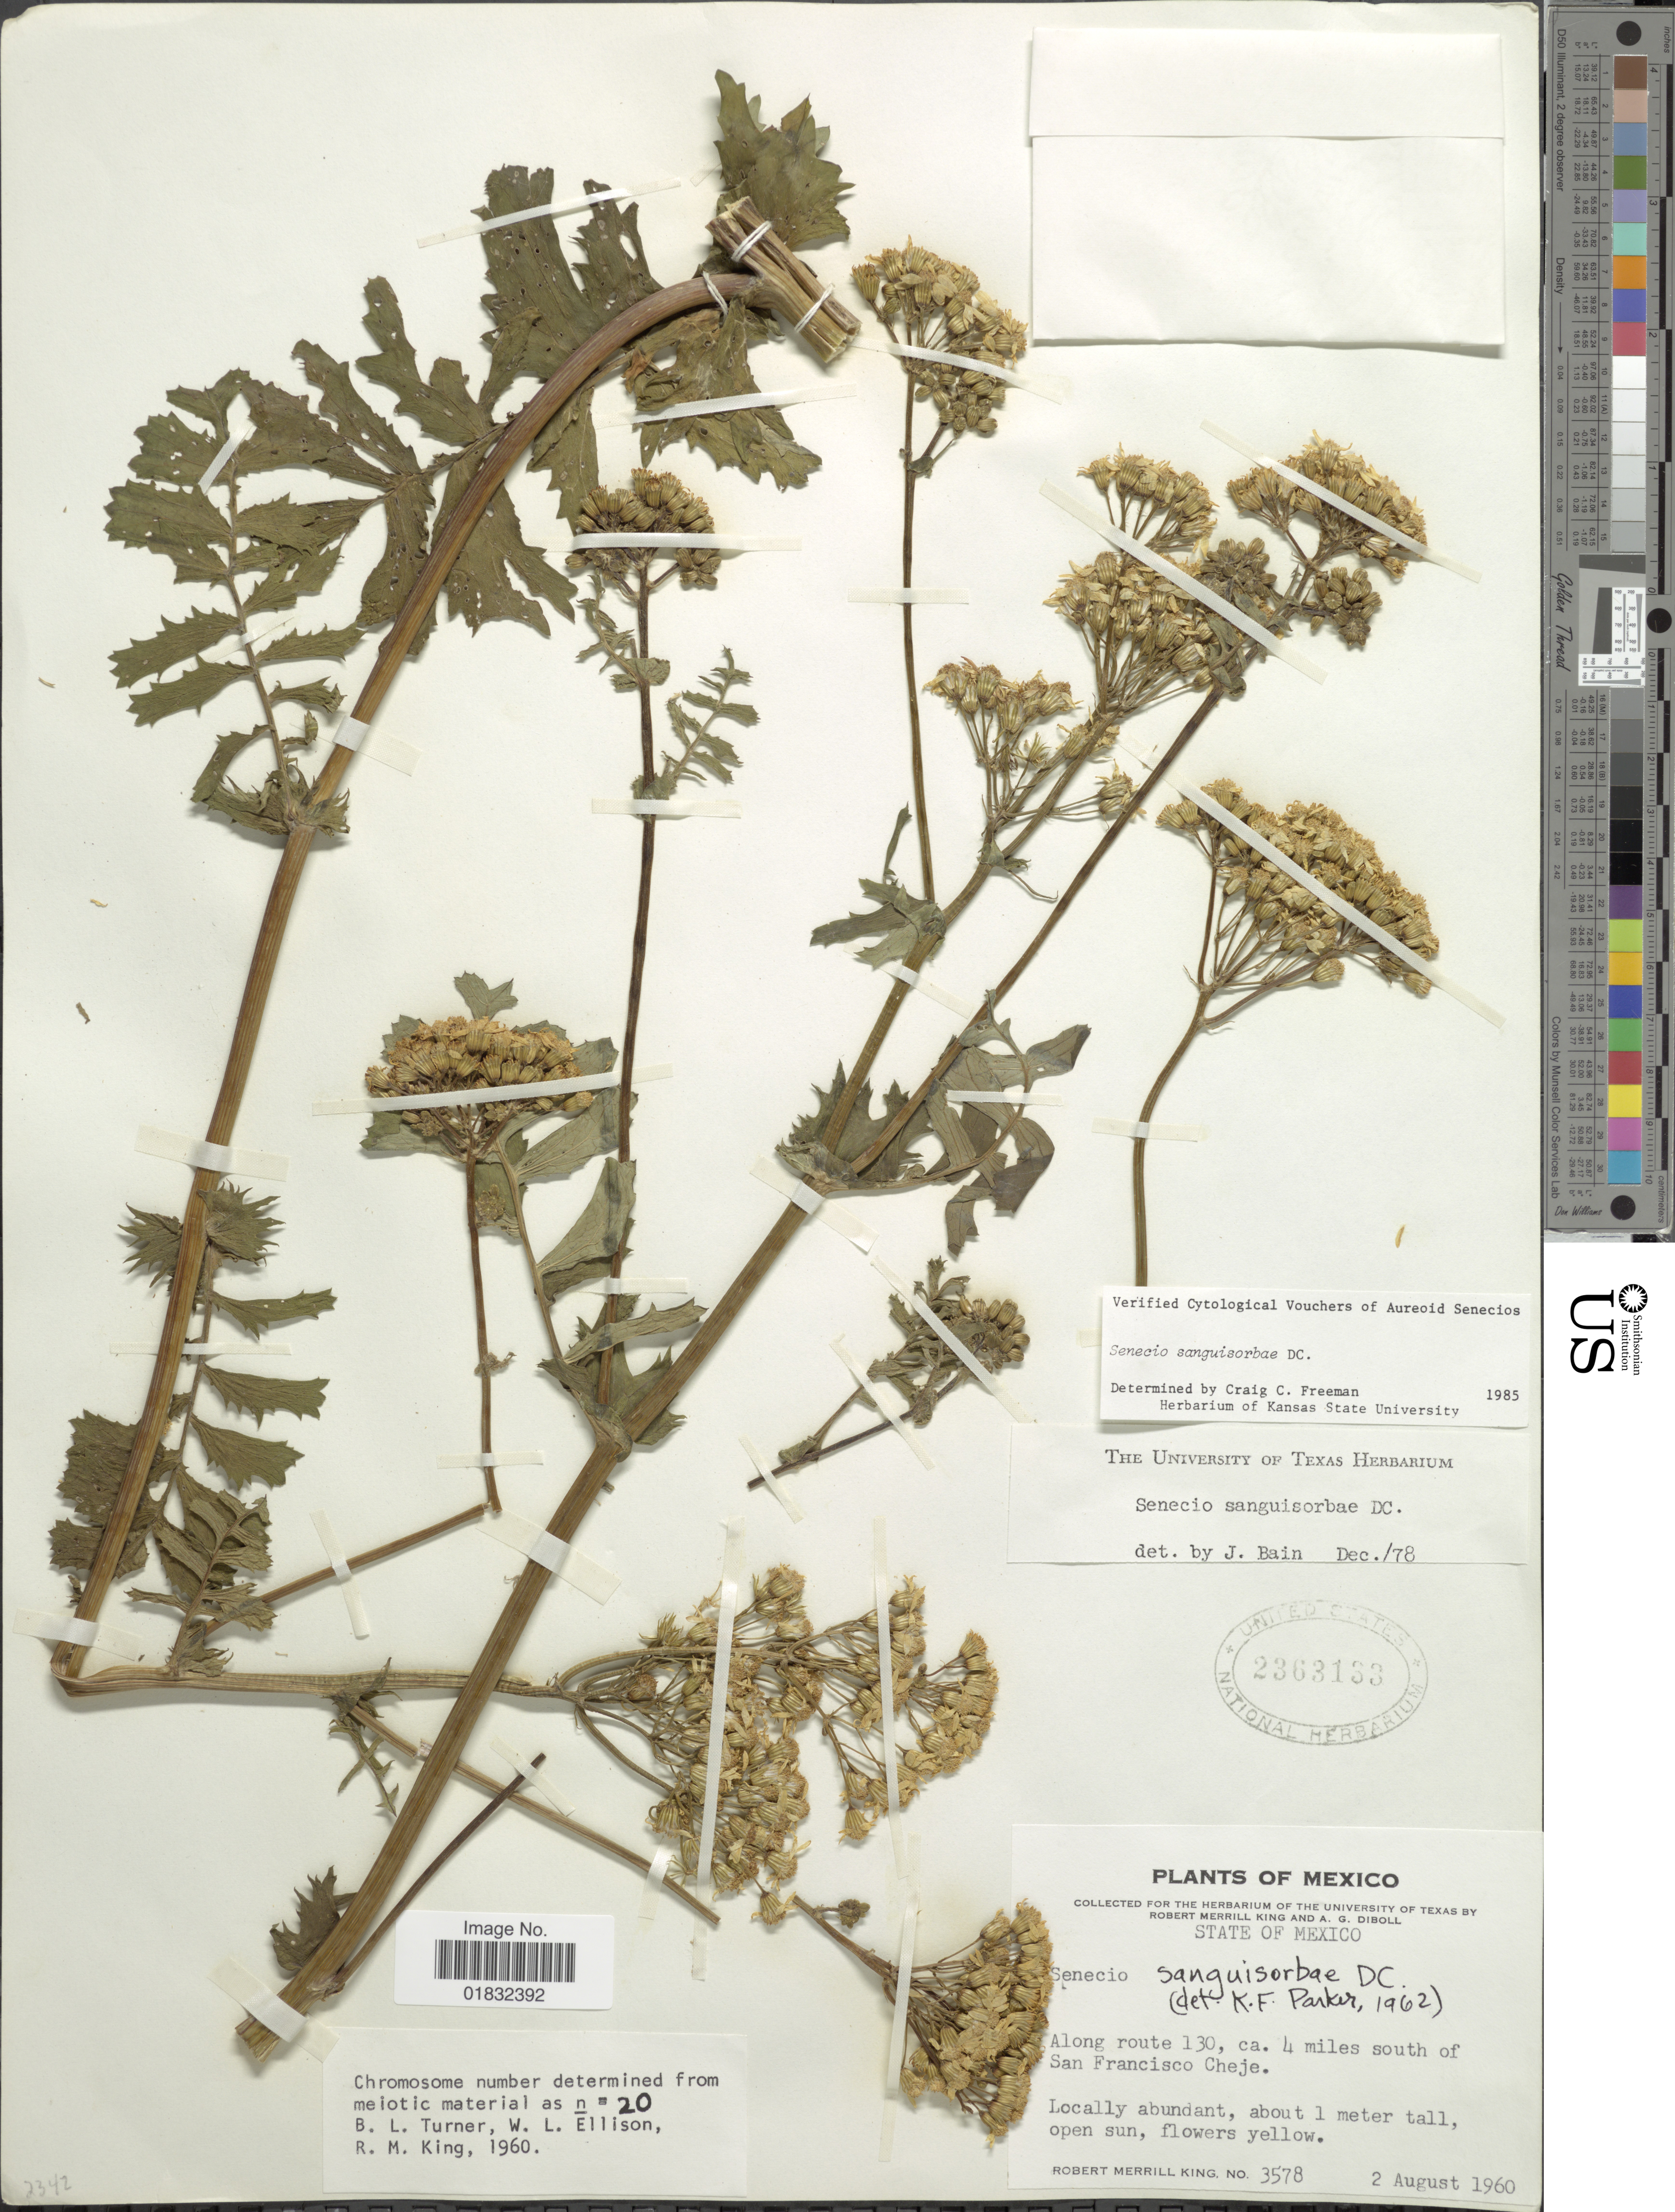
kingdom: Plantae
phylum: Tracheophyta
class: Magnoliopsida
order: Asterales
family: Asteraceae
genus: Packera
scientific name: Packera sanguisorbae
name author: (DC.) C. Jeffrey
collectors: R. M. King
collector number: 3578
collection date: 1960-08-02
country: Mexico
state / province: México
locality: Along route 130, ca. 4 miles south of San Francisco Cheje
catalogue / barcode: US 2363133